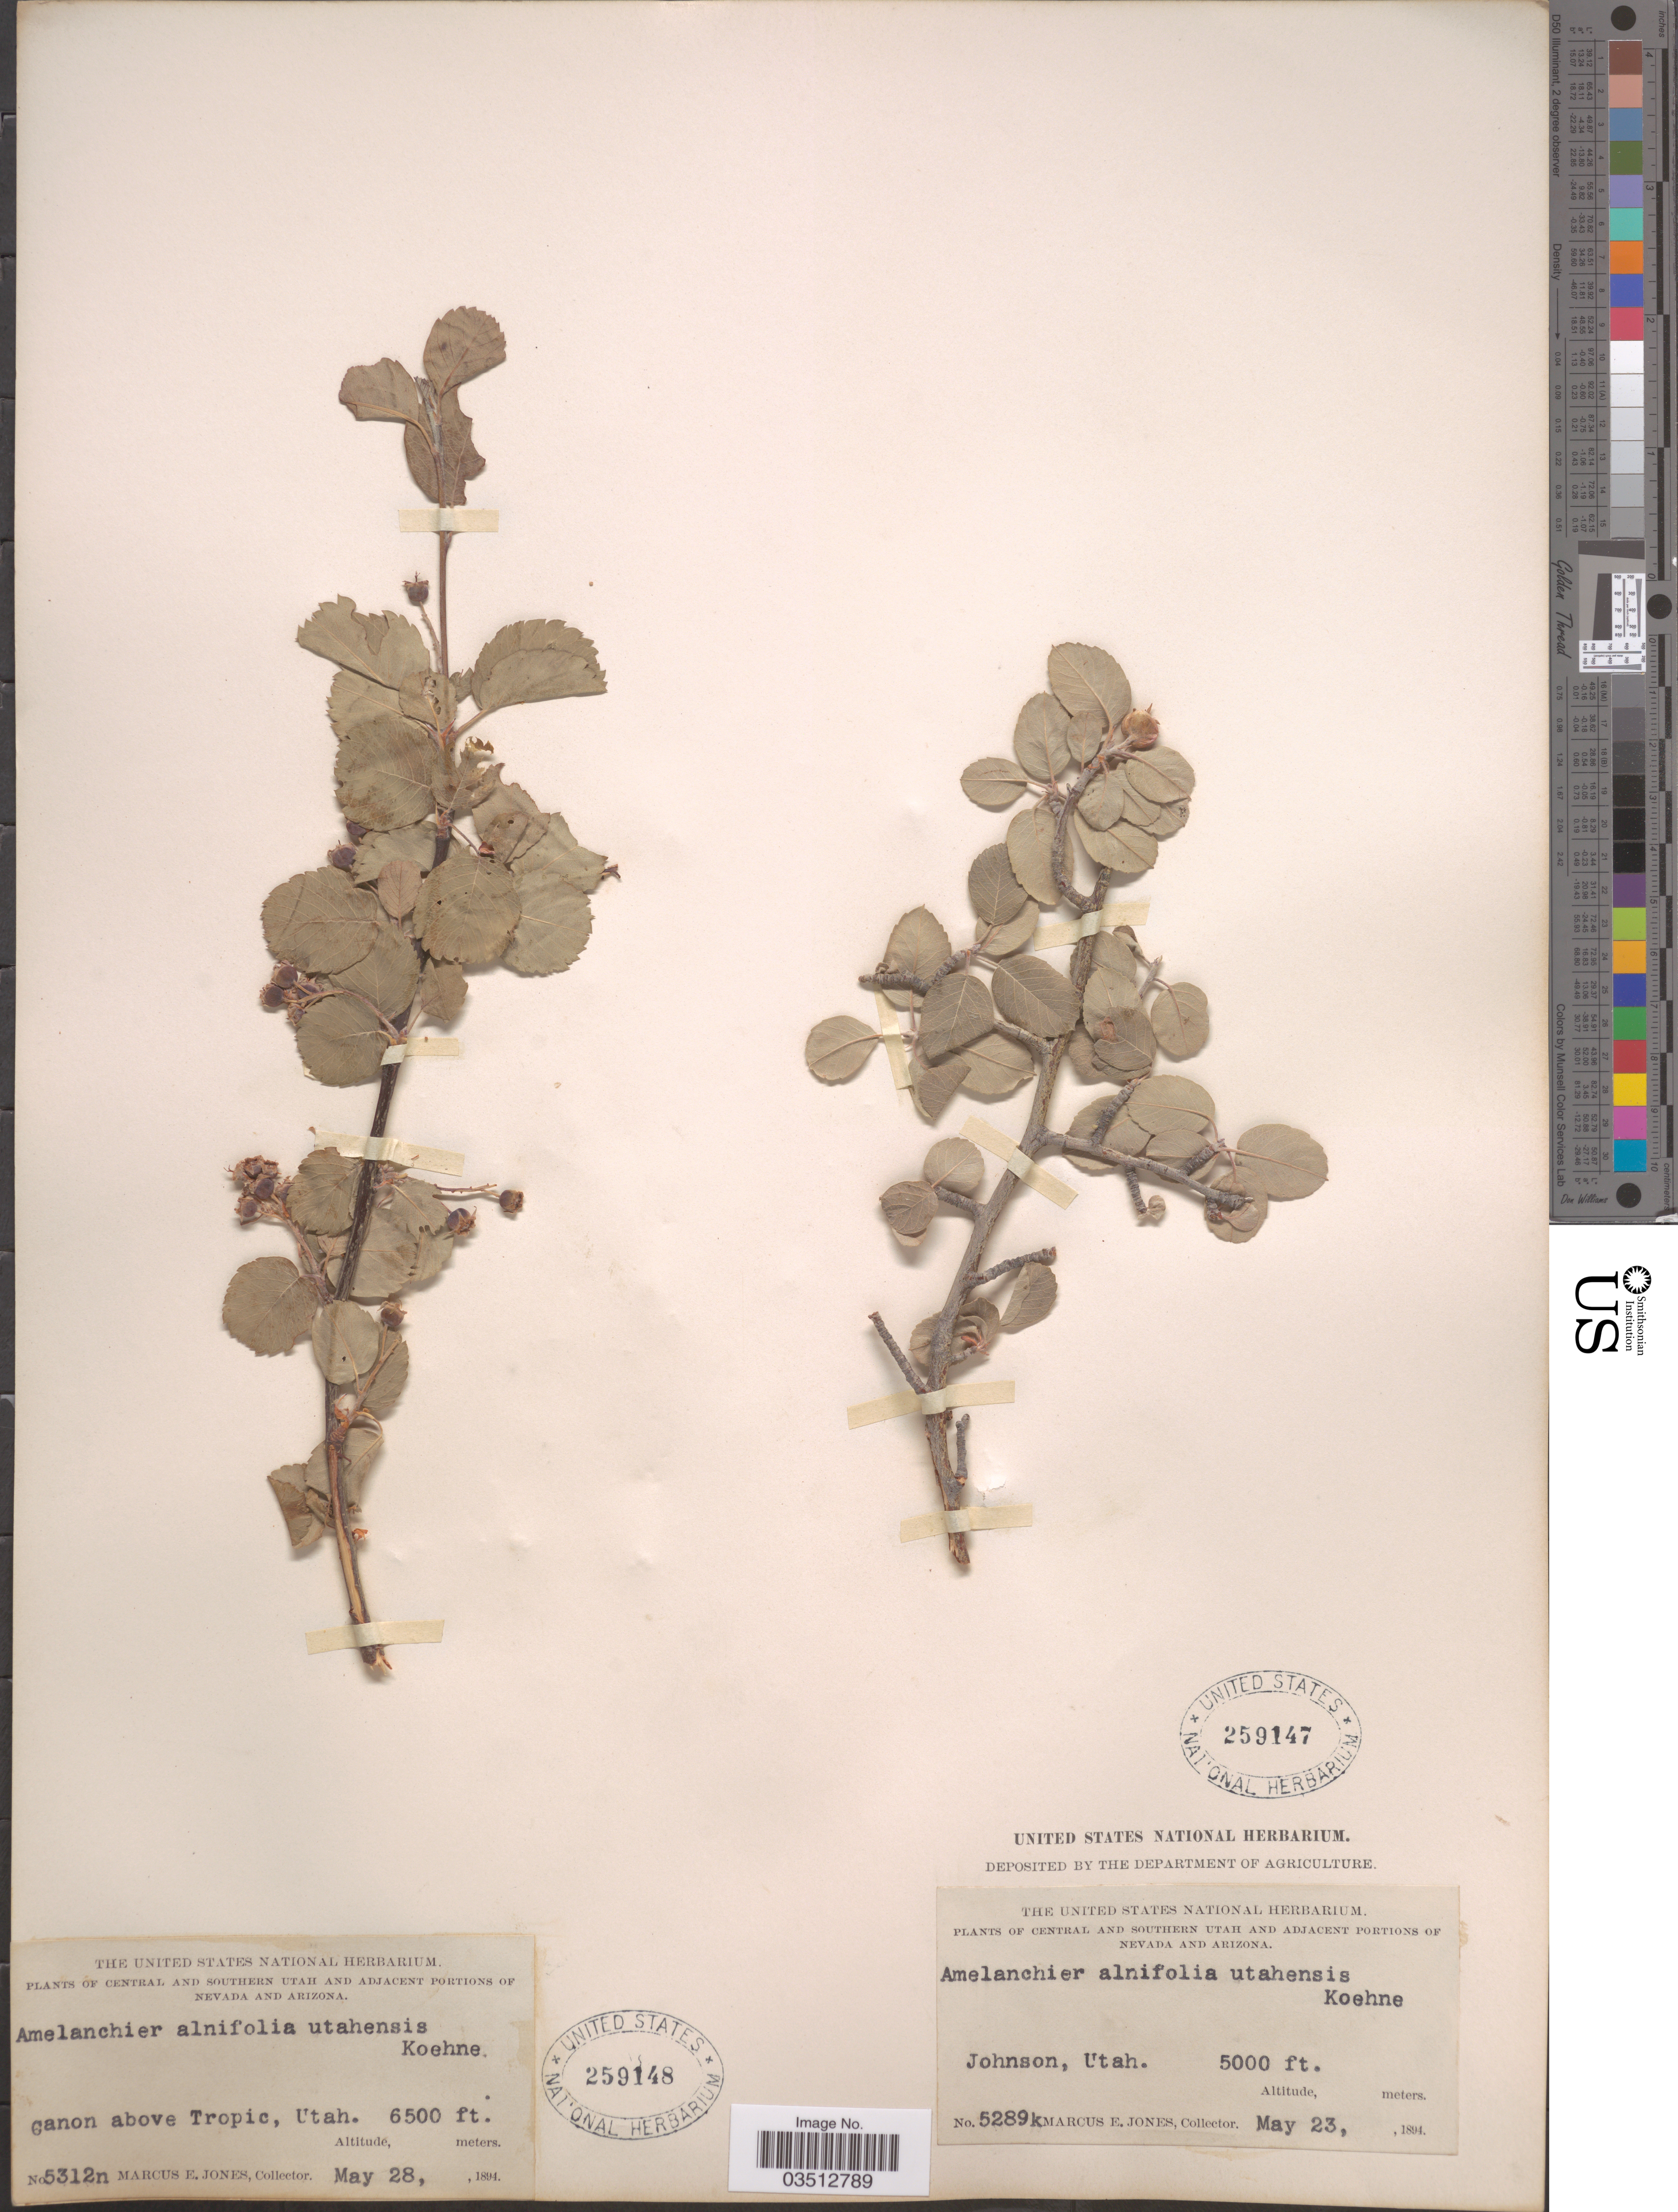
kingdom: Plantae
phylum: Tracheophyta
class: Magnoliopsida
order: Rosales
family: Rosaceae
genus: Amelanchier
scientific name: Amelanchier utahensis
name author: Koehne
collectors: M. E. Jones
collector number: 5312n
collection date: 1894-05-28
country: United States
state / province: Utah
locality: Central and Southern Utah. Canon above Tropic.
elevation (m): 1981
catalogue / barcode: US 259148